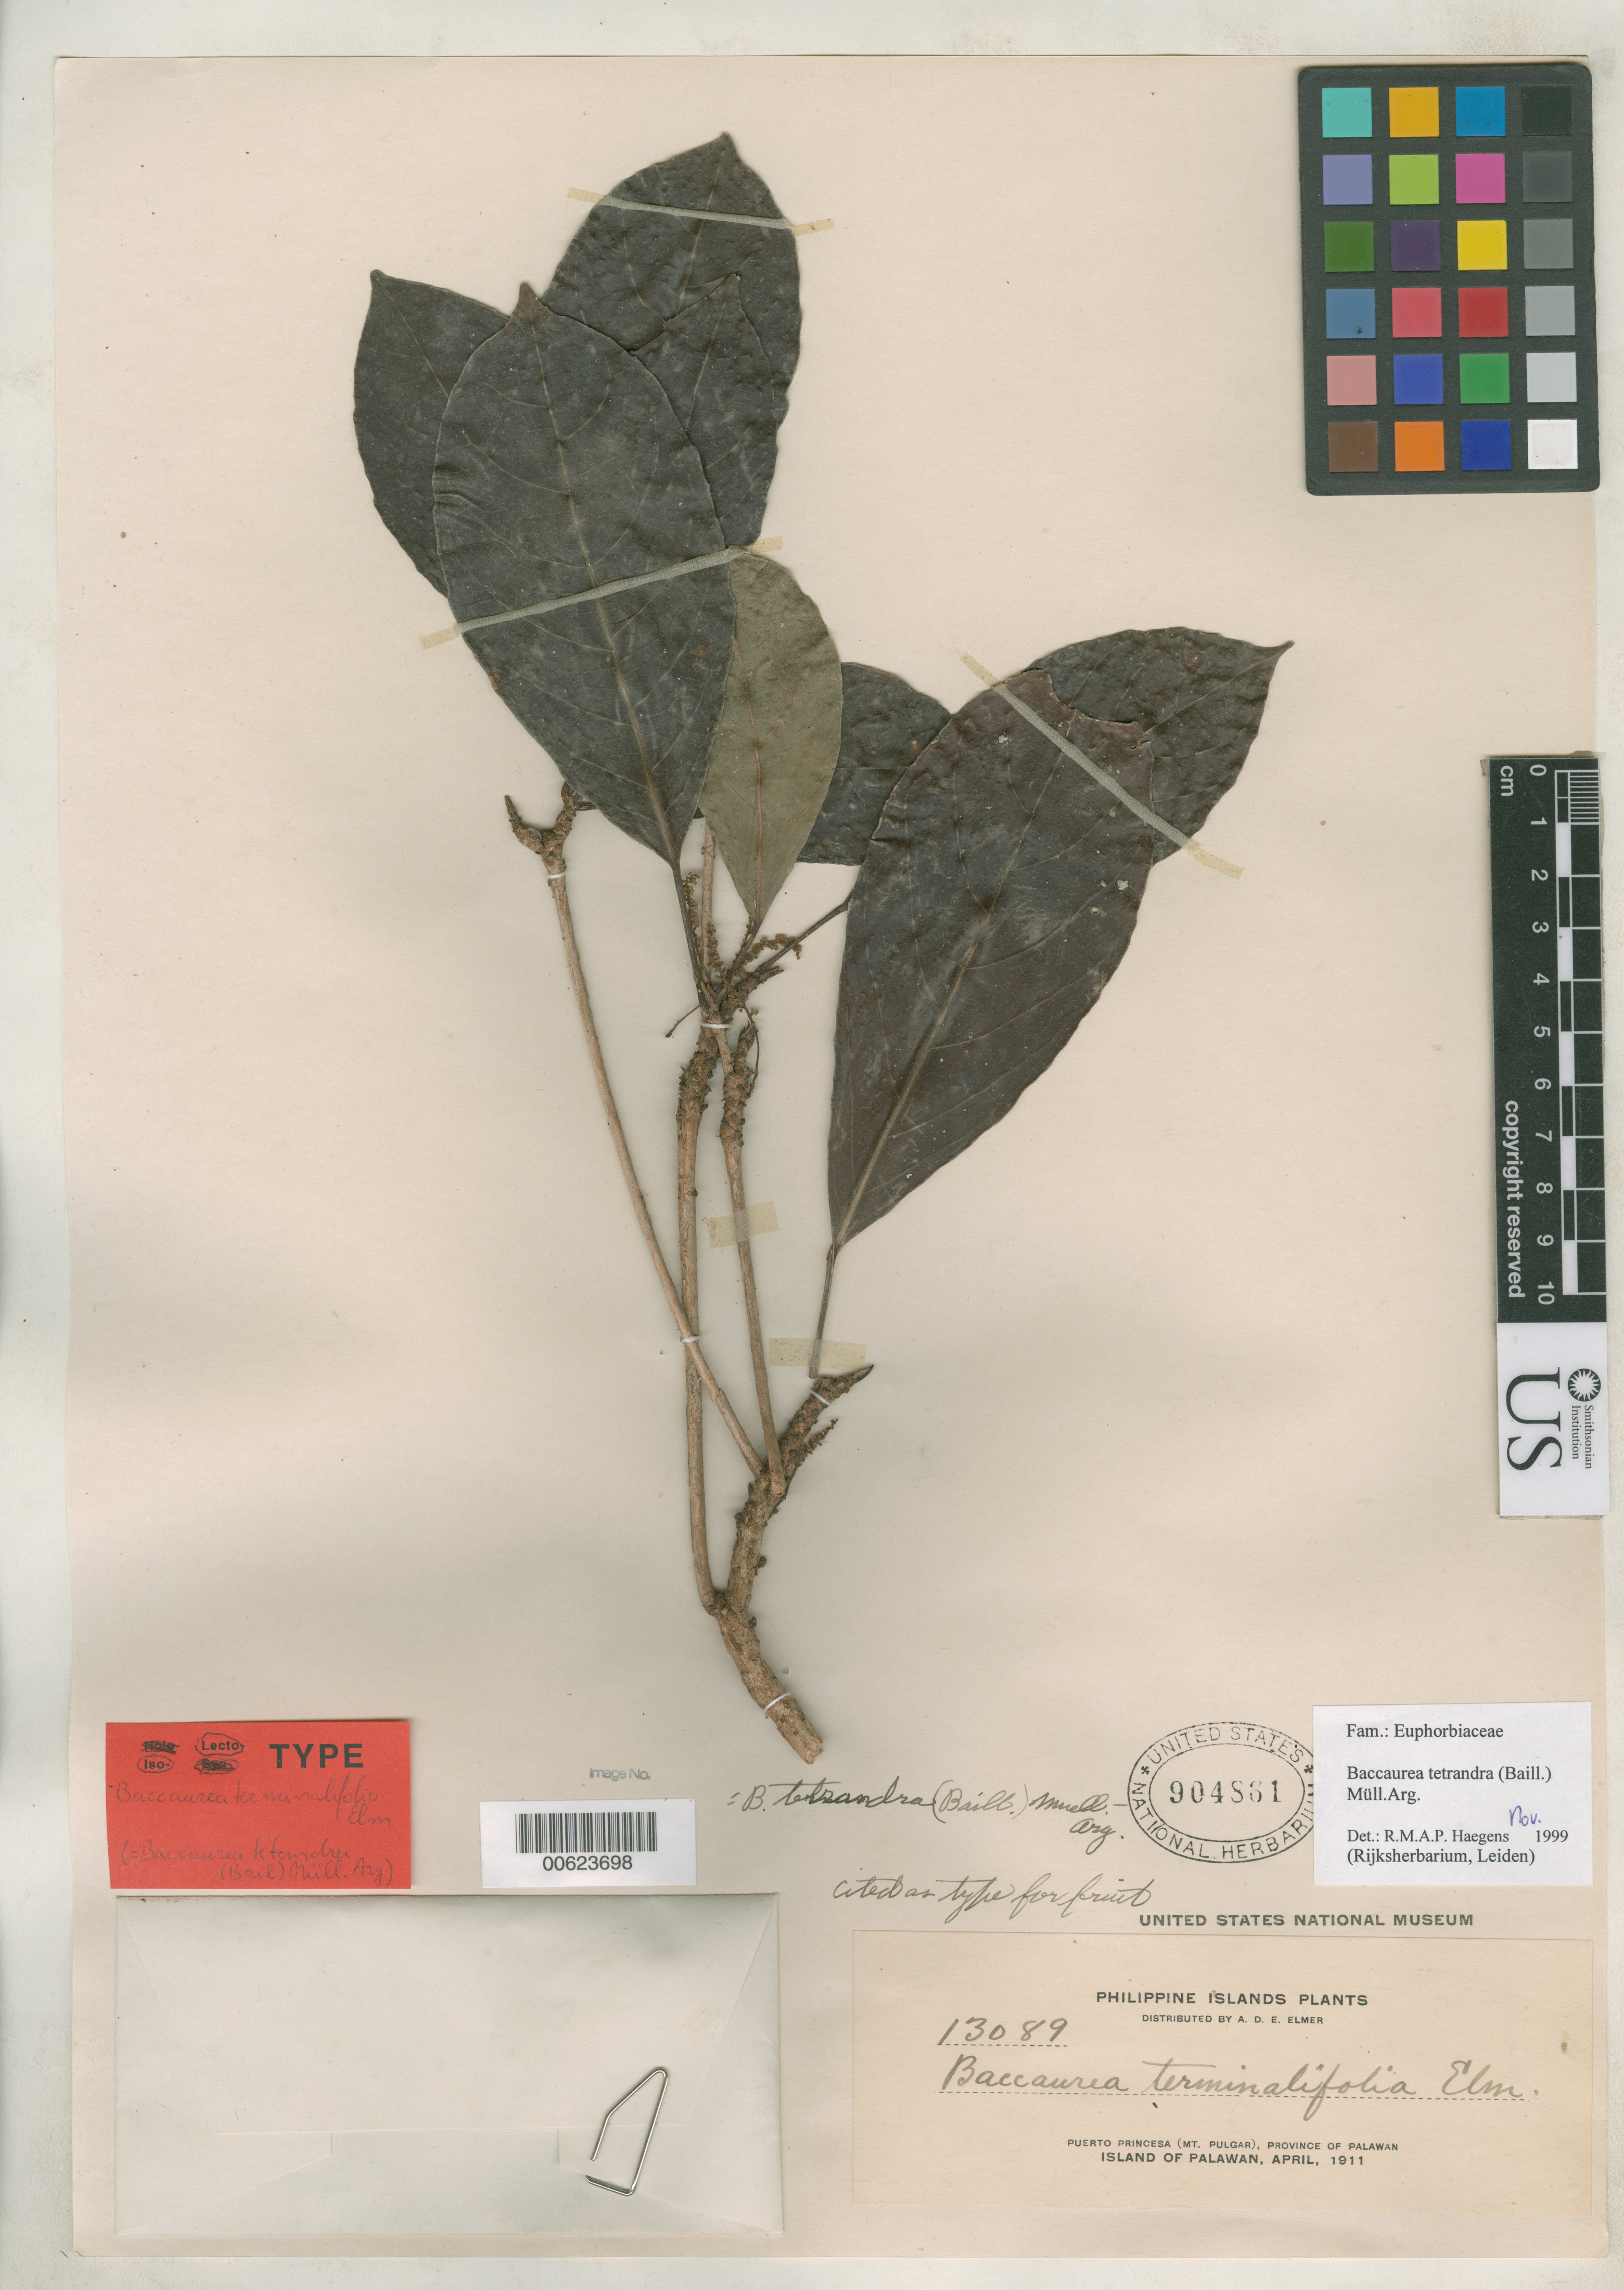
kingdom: Plantae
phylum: Tracheophyta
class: Magnoliopsida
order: Malpighiales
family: Phyllanthaceae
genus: Baccaurea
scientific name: Baccaurea terminalifolia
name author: Elmer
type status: Syntype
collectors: A. D. E. Elmer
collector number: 13089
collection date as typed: Apr 1911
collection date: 1911-04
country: Philippines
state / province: Mimaropa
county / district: Palawan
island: Palawan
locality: Puerto Princesa, Mt. Pulgar.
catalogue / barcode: US 904861